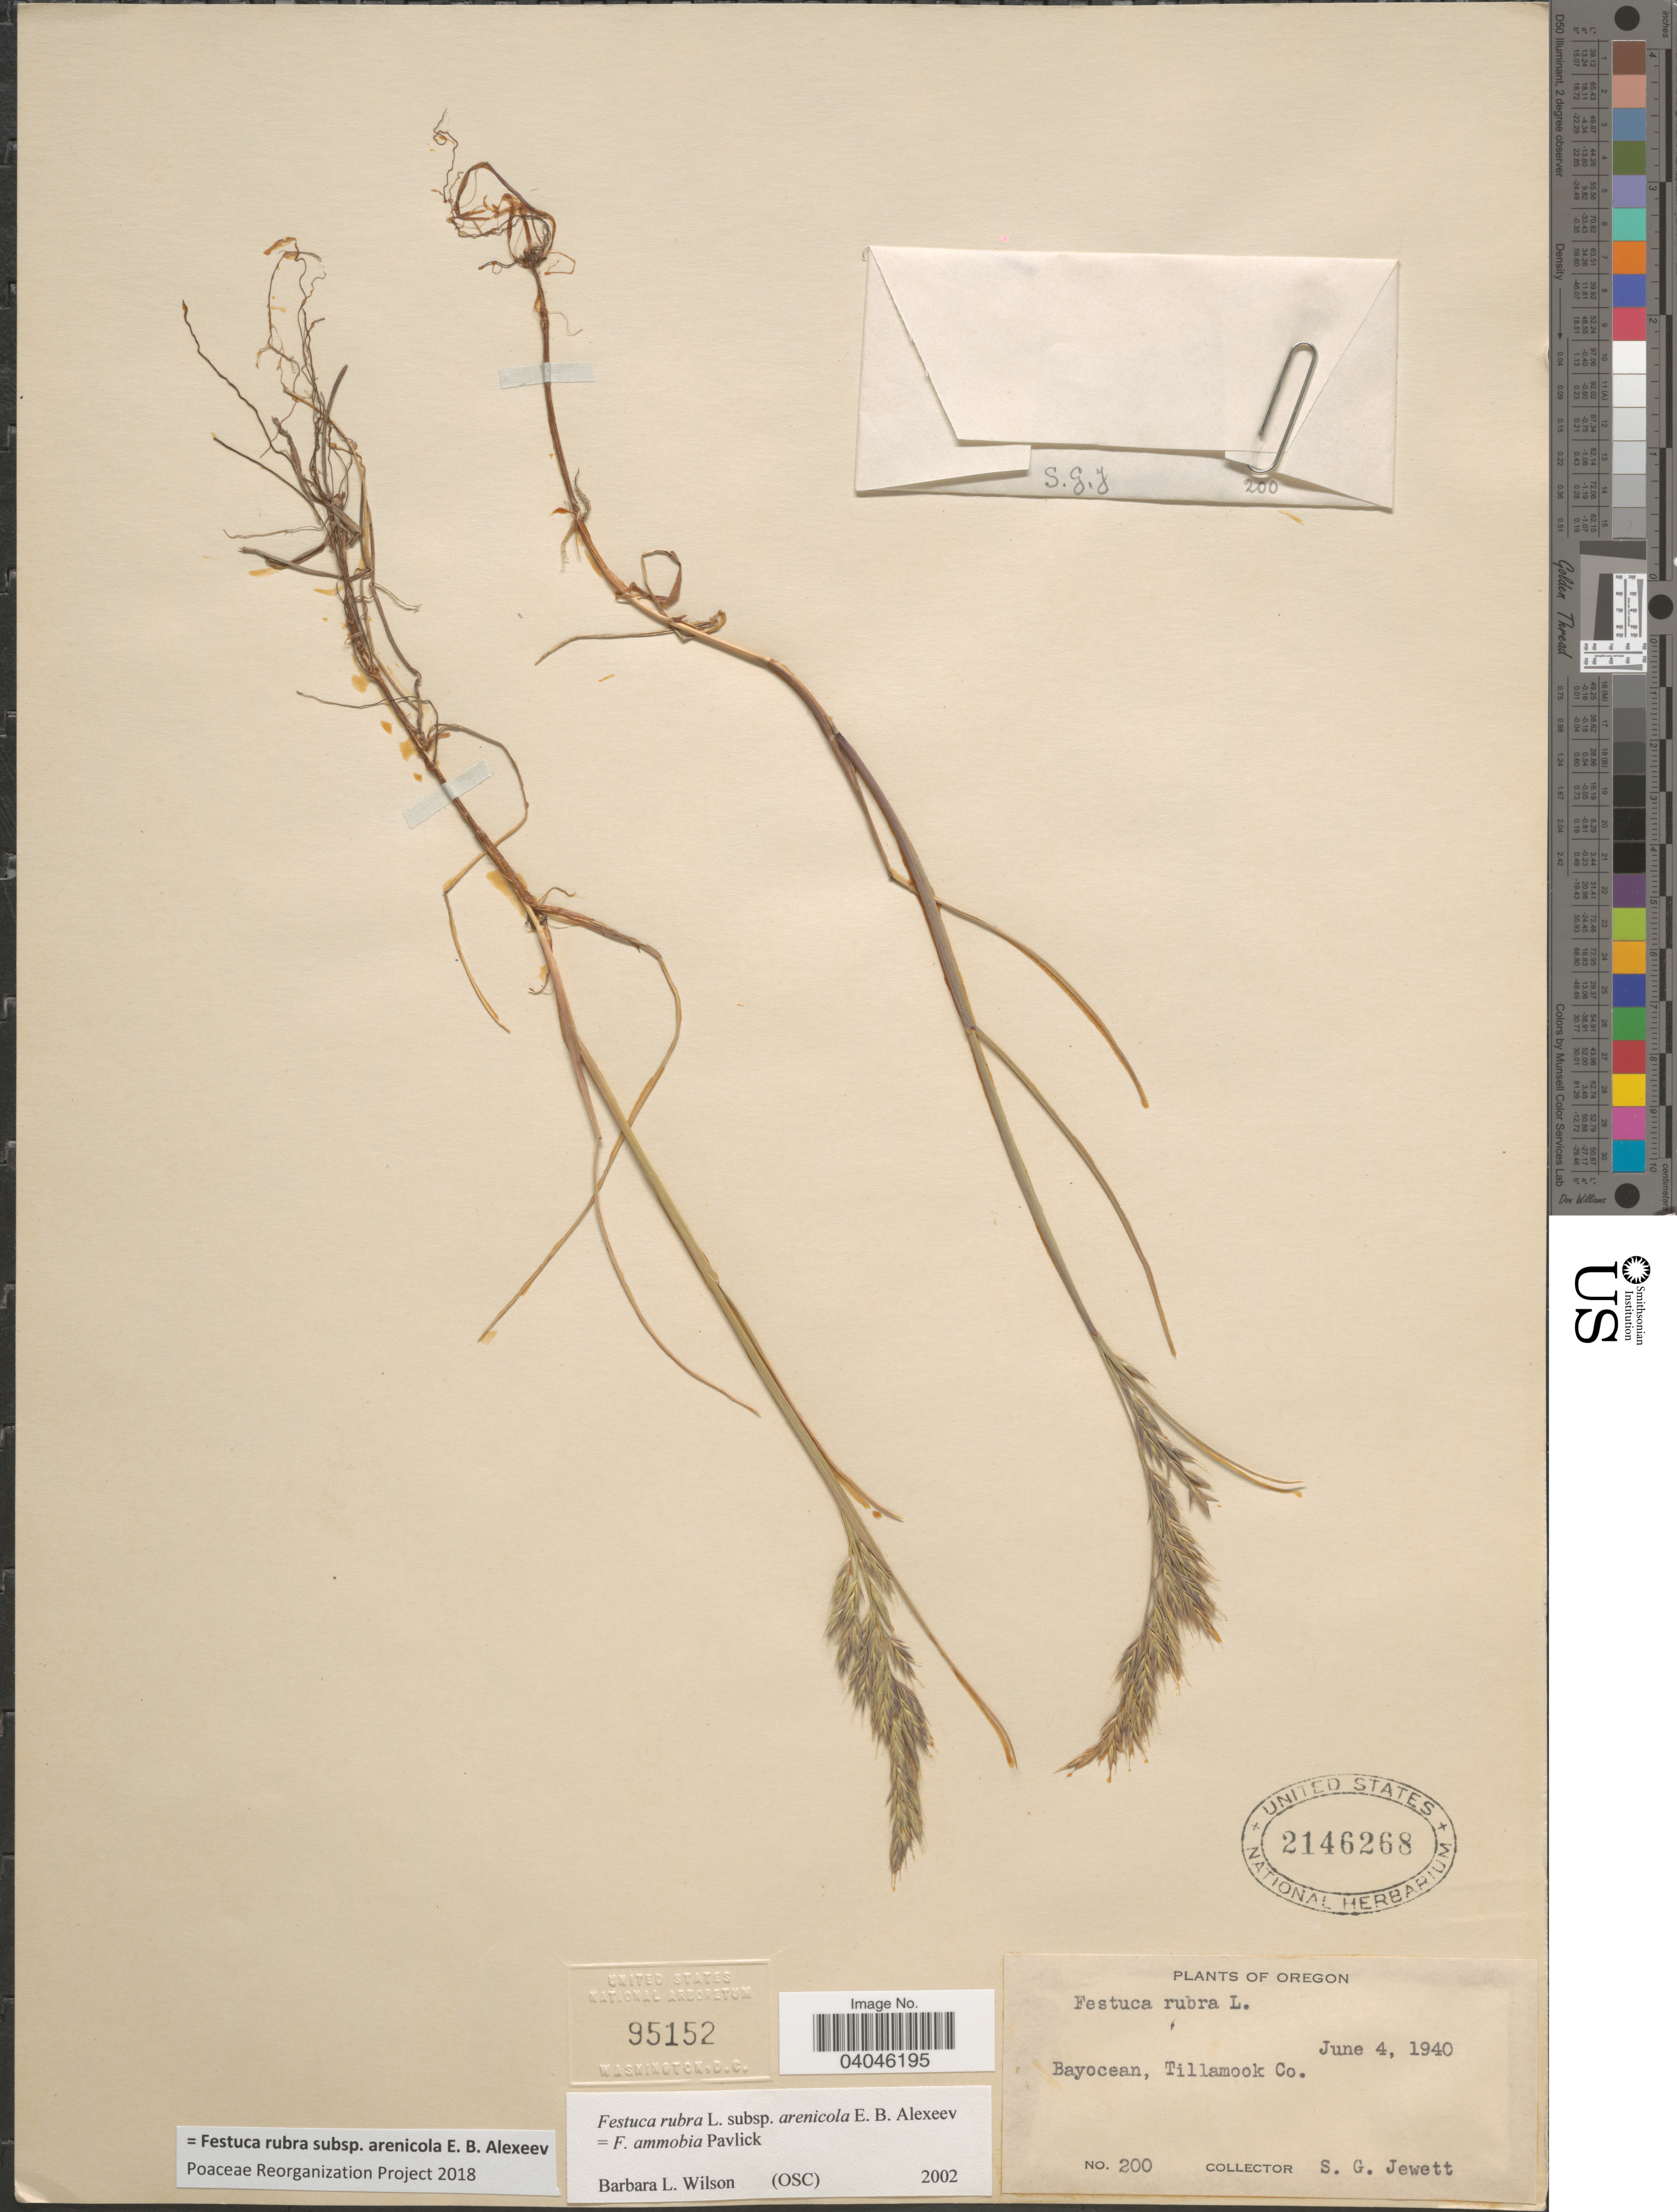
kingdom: Plantae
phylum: Tracheophyta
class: Liliopsida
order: Poales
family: Poaceae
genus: Festuca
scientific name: Festuca rubra subsp. arenicola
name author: E.B. Alexeev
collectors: S. Jewett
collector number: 200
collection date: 1940-06-04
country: United States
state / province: Oregon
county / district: Tillamook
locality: Bayocean, Tillamook Co.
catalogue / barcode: US 2146268